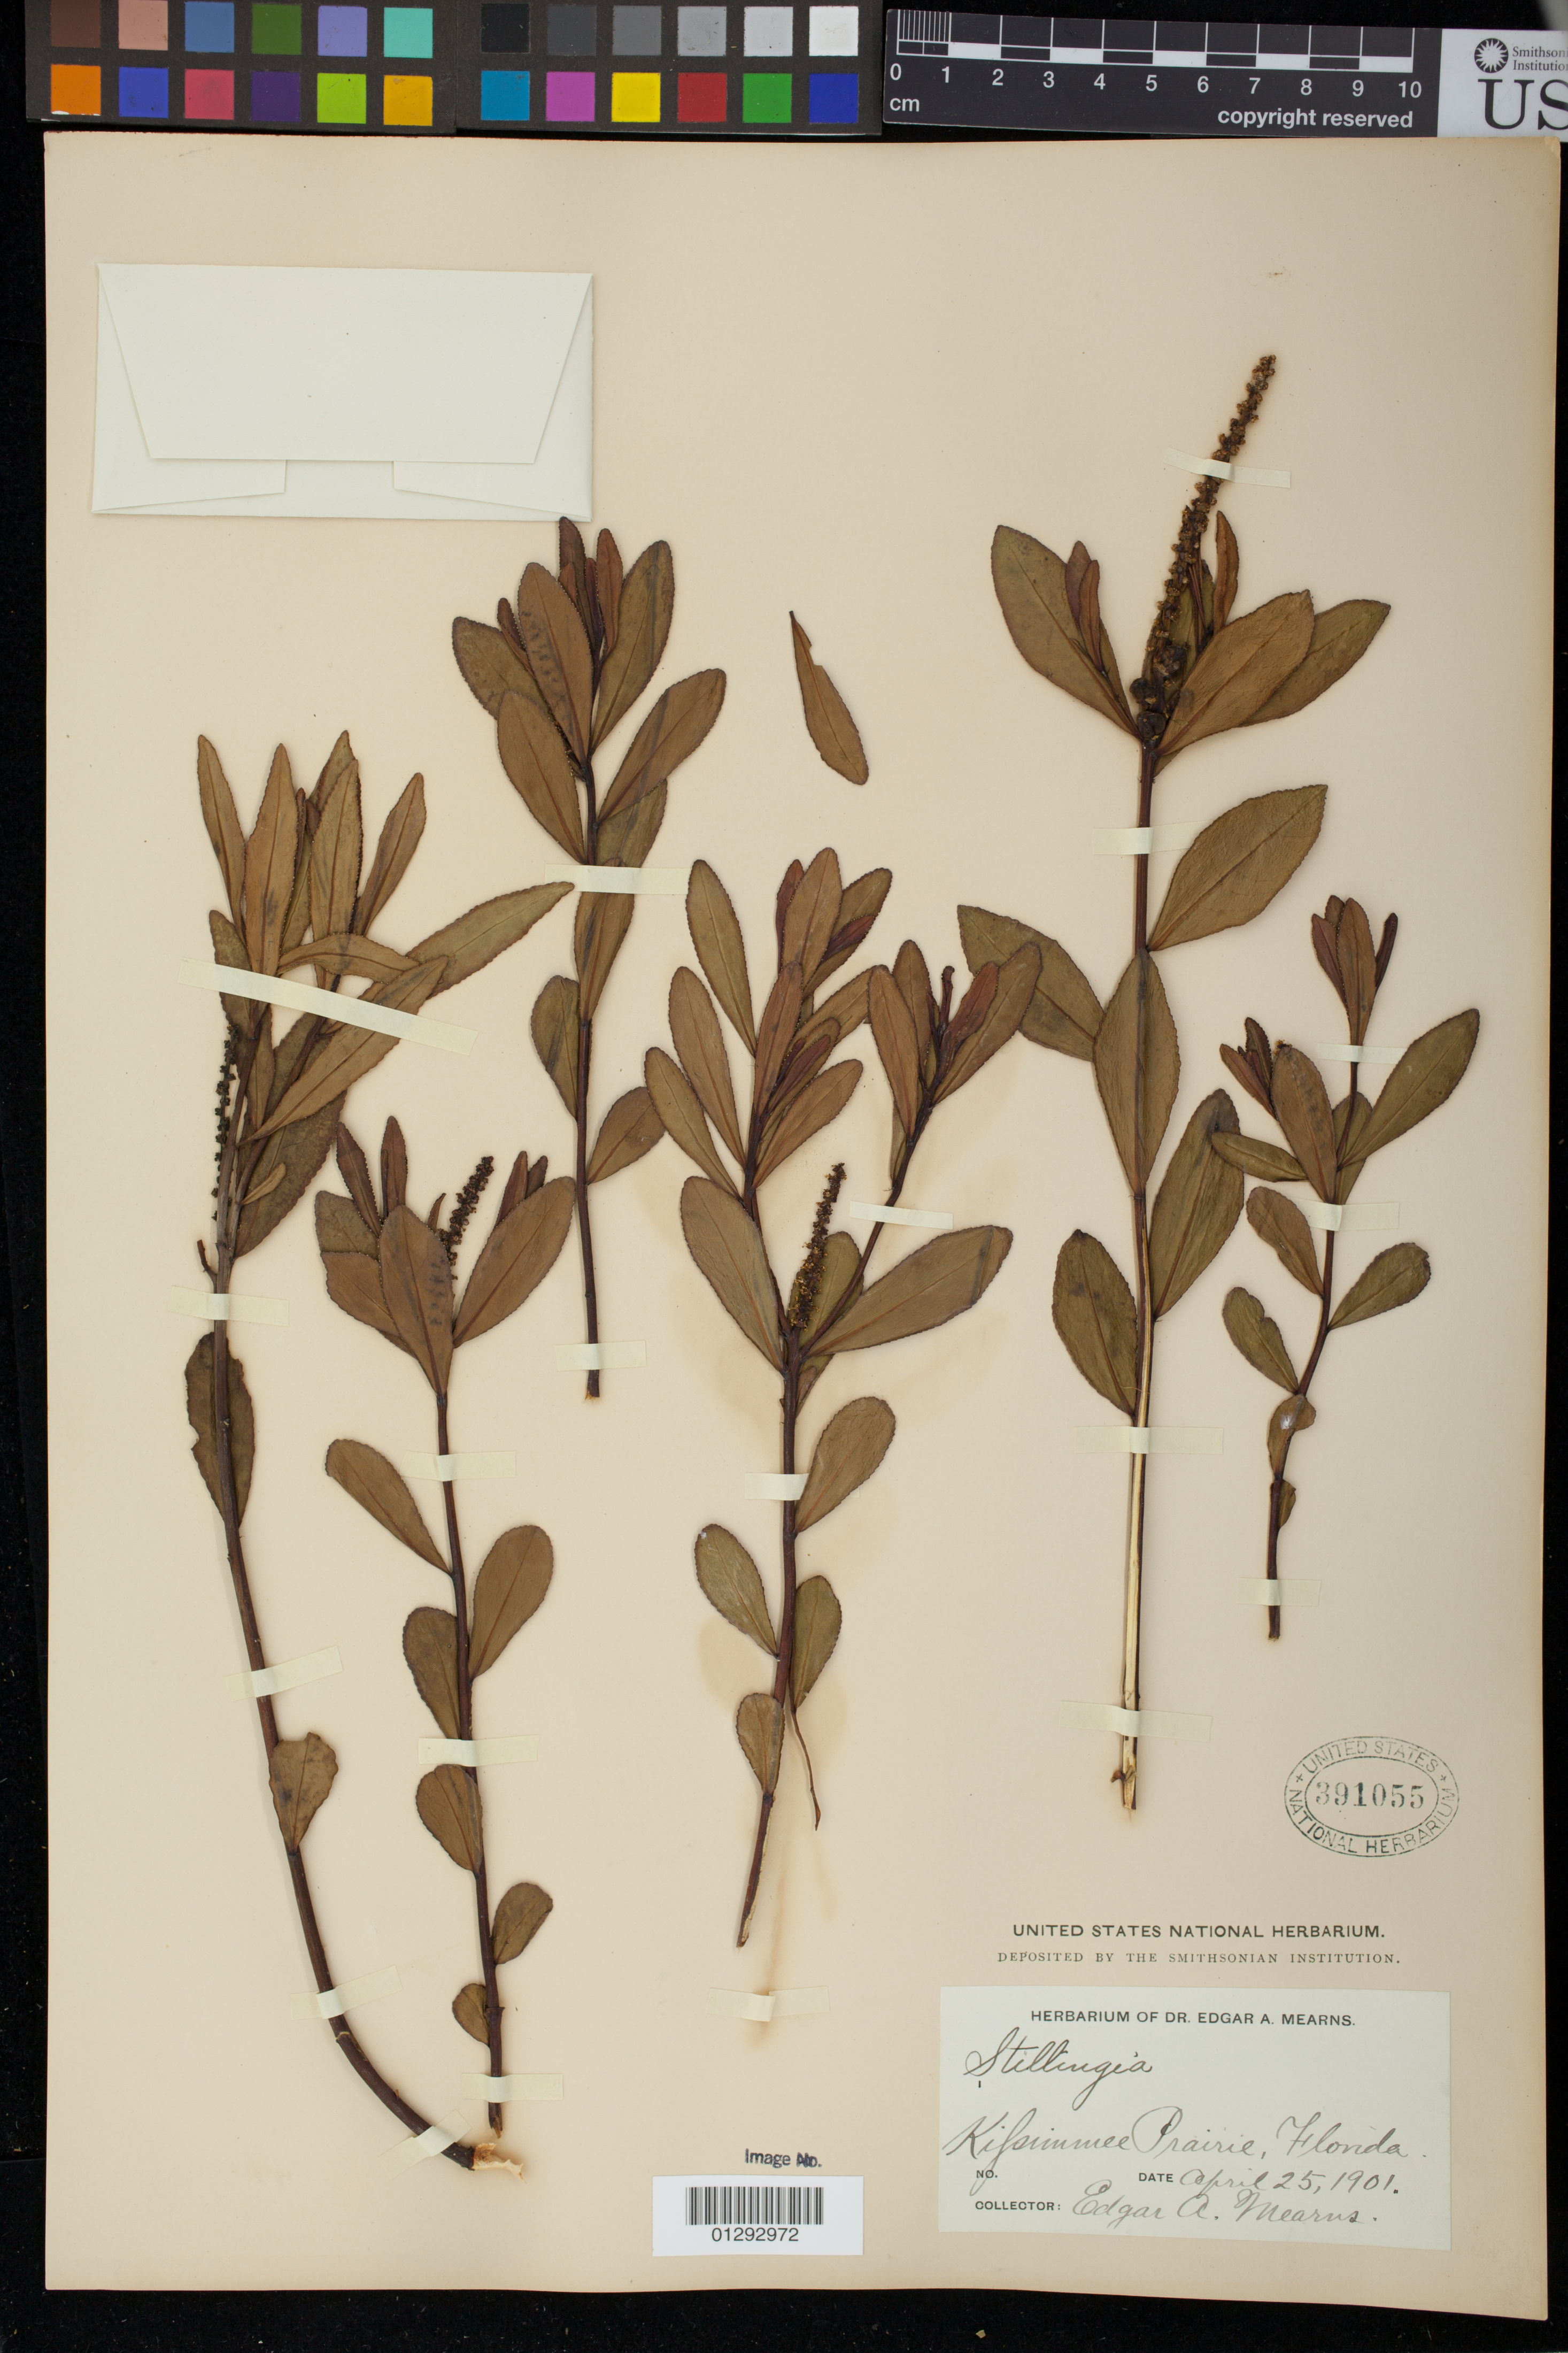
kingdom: Plantae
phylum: Tracheophyta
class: Magnoliopsida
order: Malpighiales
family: Euphorbiaceae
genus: Stillingia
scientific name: Stillingia sylvatica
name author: L.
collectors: E. A. Mearns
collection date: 1901-04-25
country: United States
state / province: Florida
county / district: Okeechobee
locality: Kissimmee Prairie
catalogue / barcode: US 391055